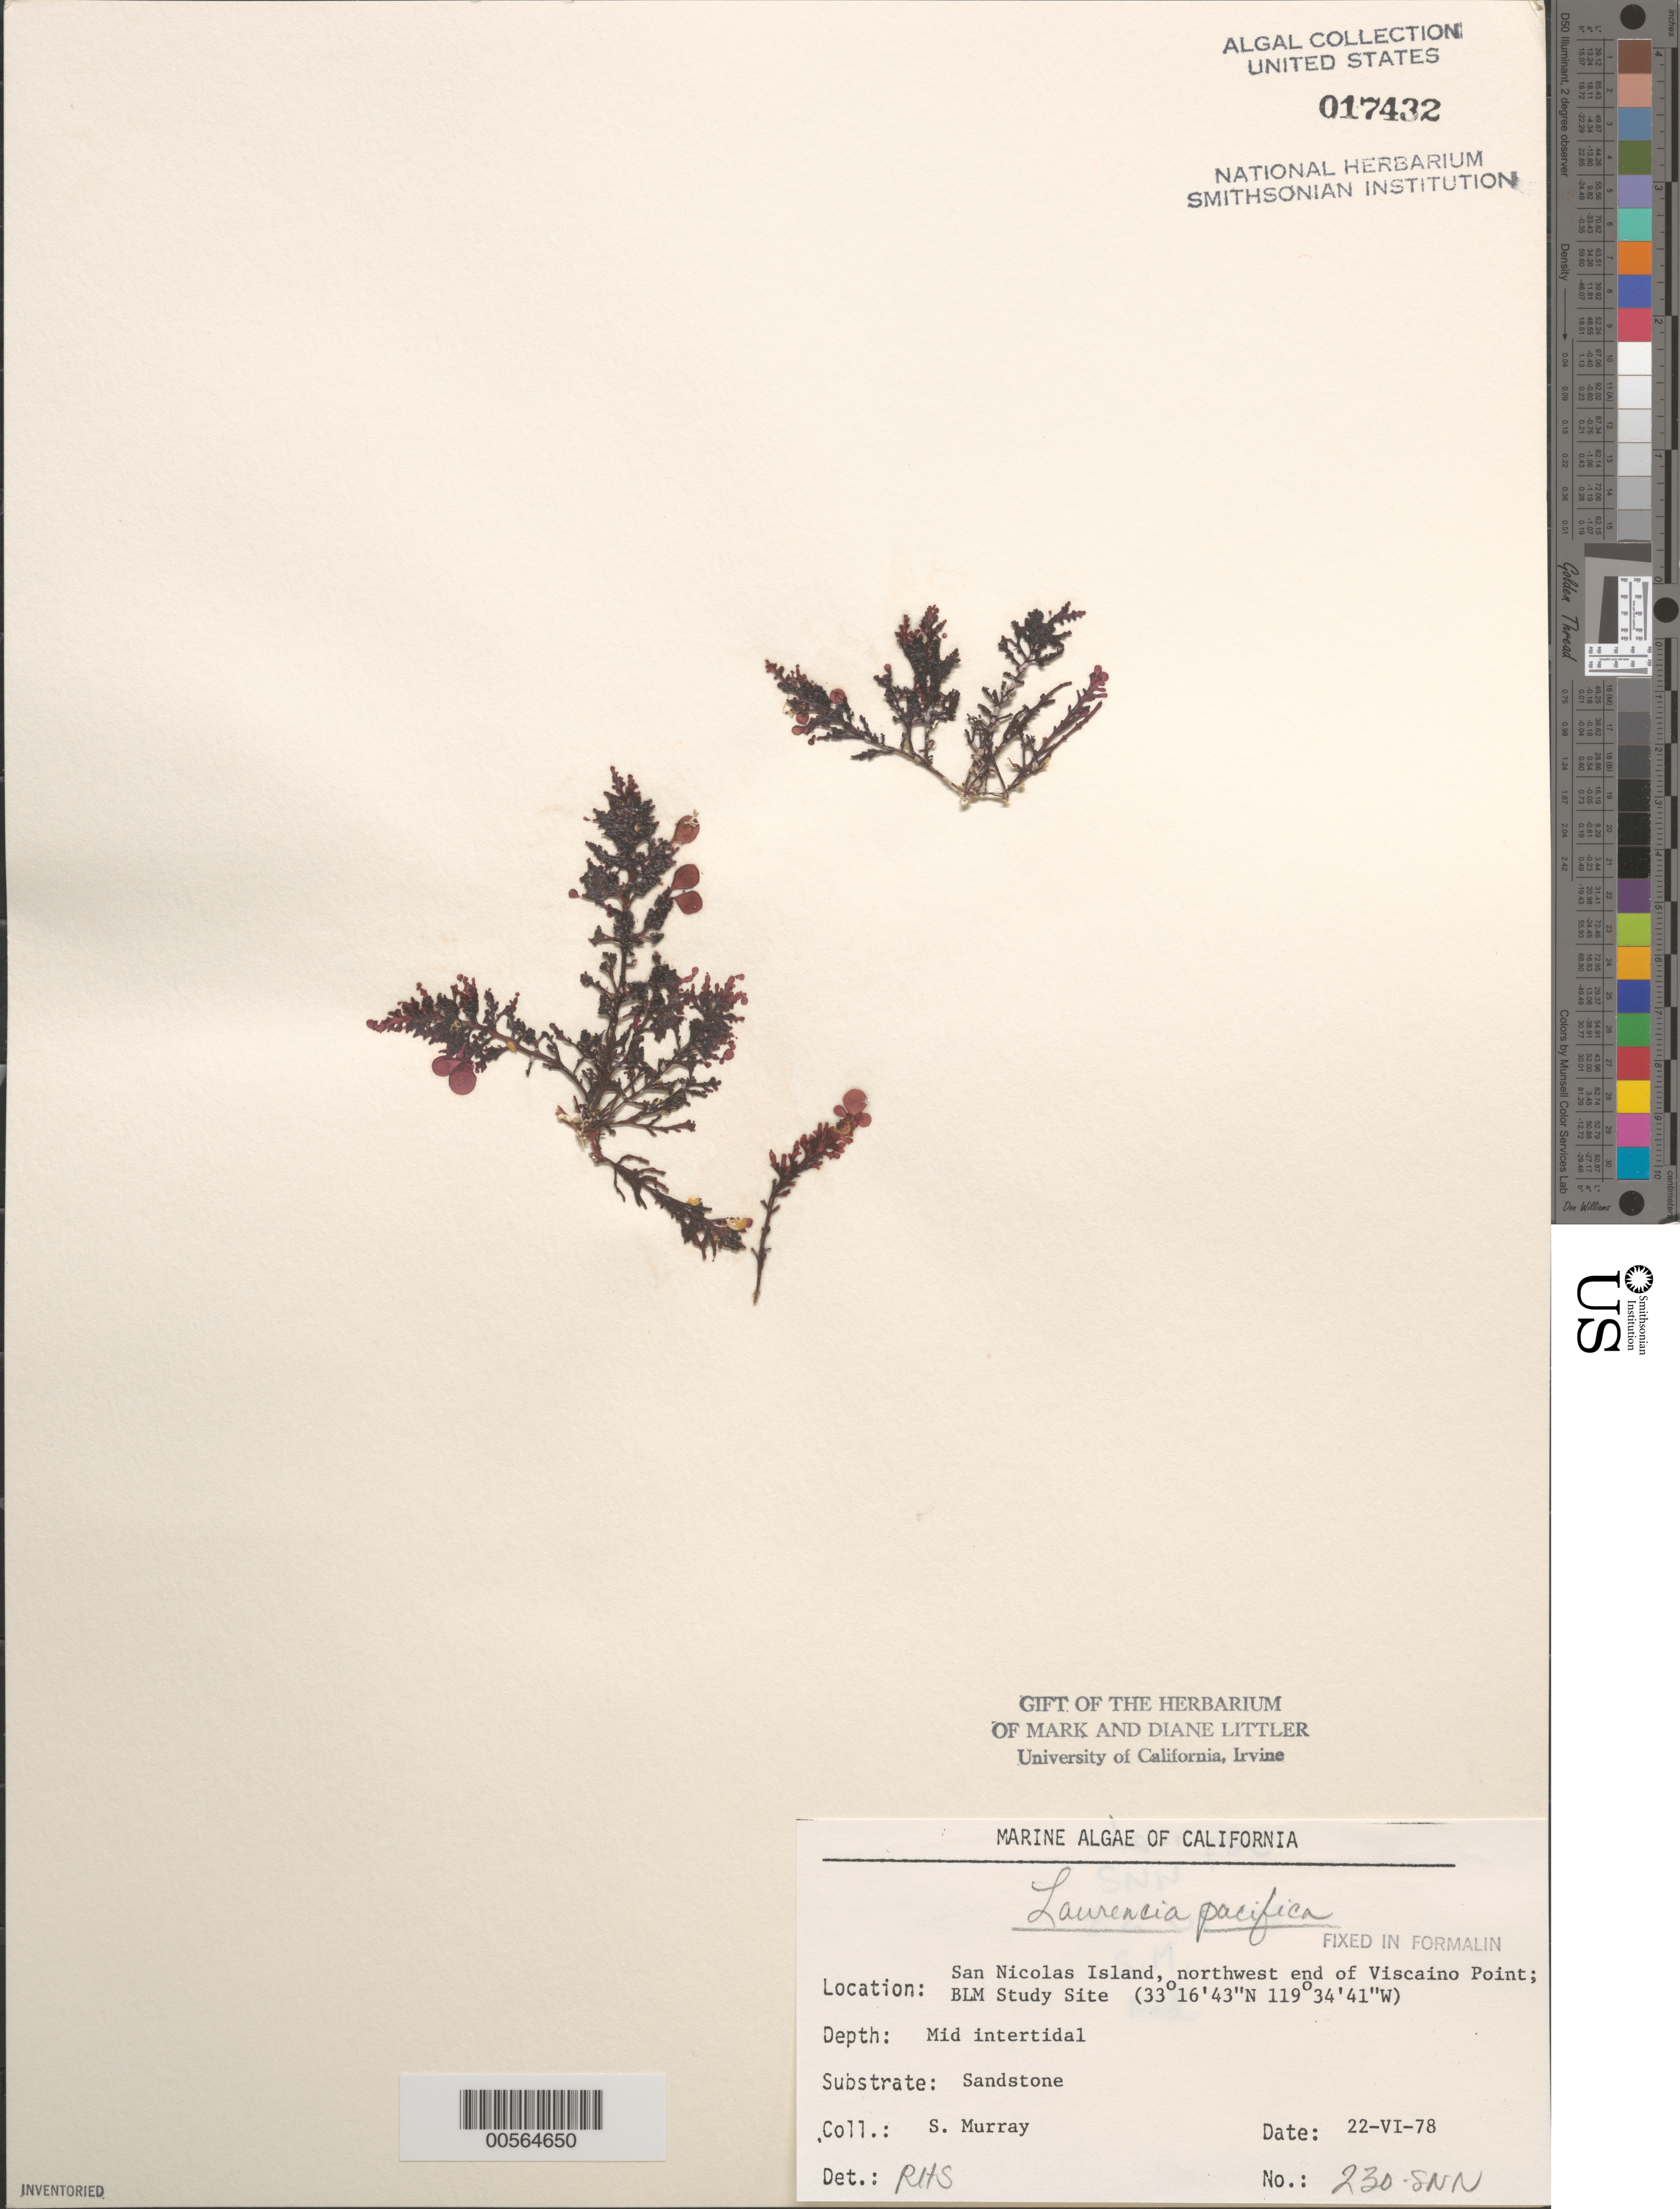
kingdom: Plantae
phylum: Rhodophyta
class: Florideophyceae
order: Ceramiales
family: Rhodomelaceae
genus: Laurencia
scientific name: Laurencia pacifica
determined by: Sims, Robert H.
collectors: S. N. Murray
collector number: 230-snn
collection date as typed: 22 Jun 1978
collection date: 1978-06-22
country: United States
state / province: California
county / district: Ventura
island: San Nicolas Island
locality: Viscaino Point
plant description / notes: BLM-SOCALBIGHT Rocky Intertidal Survey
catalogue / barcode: US 17432